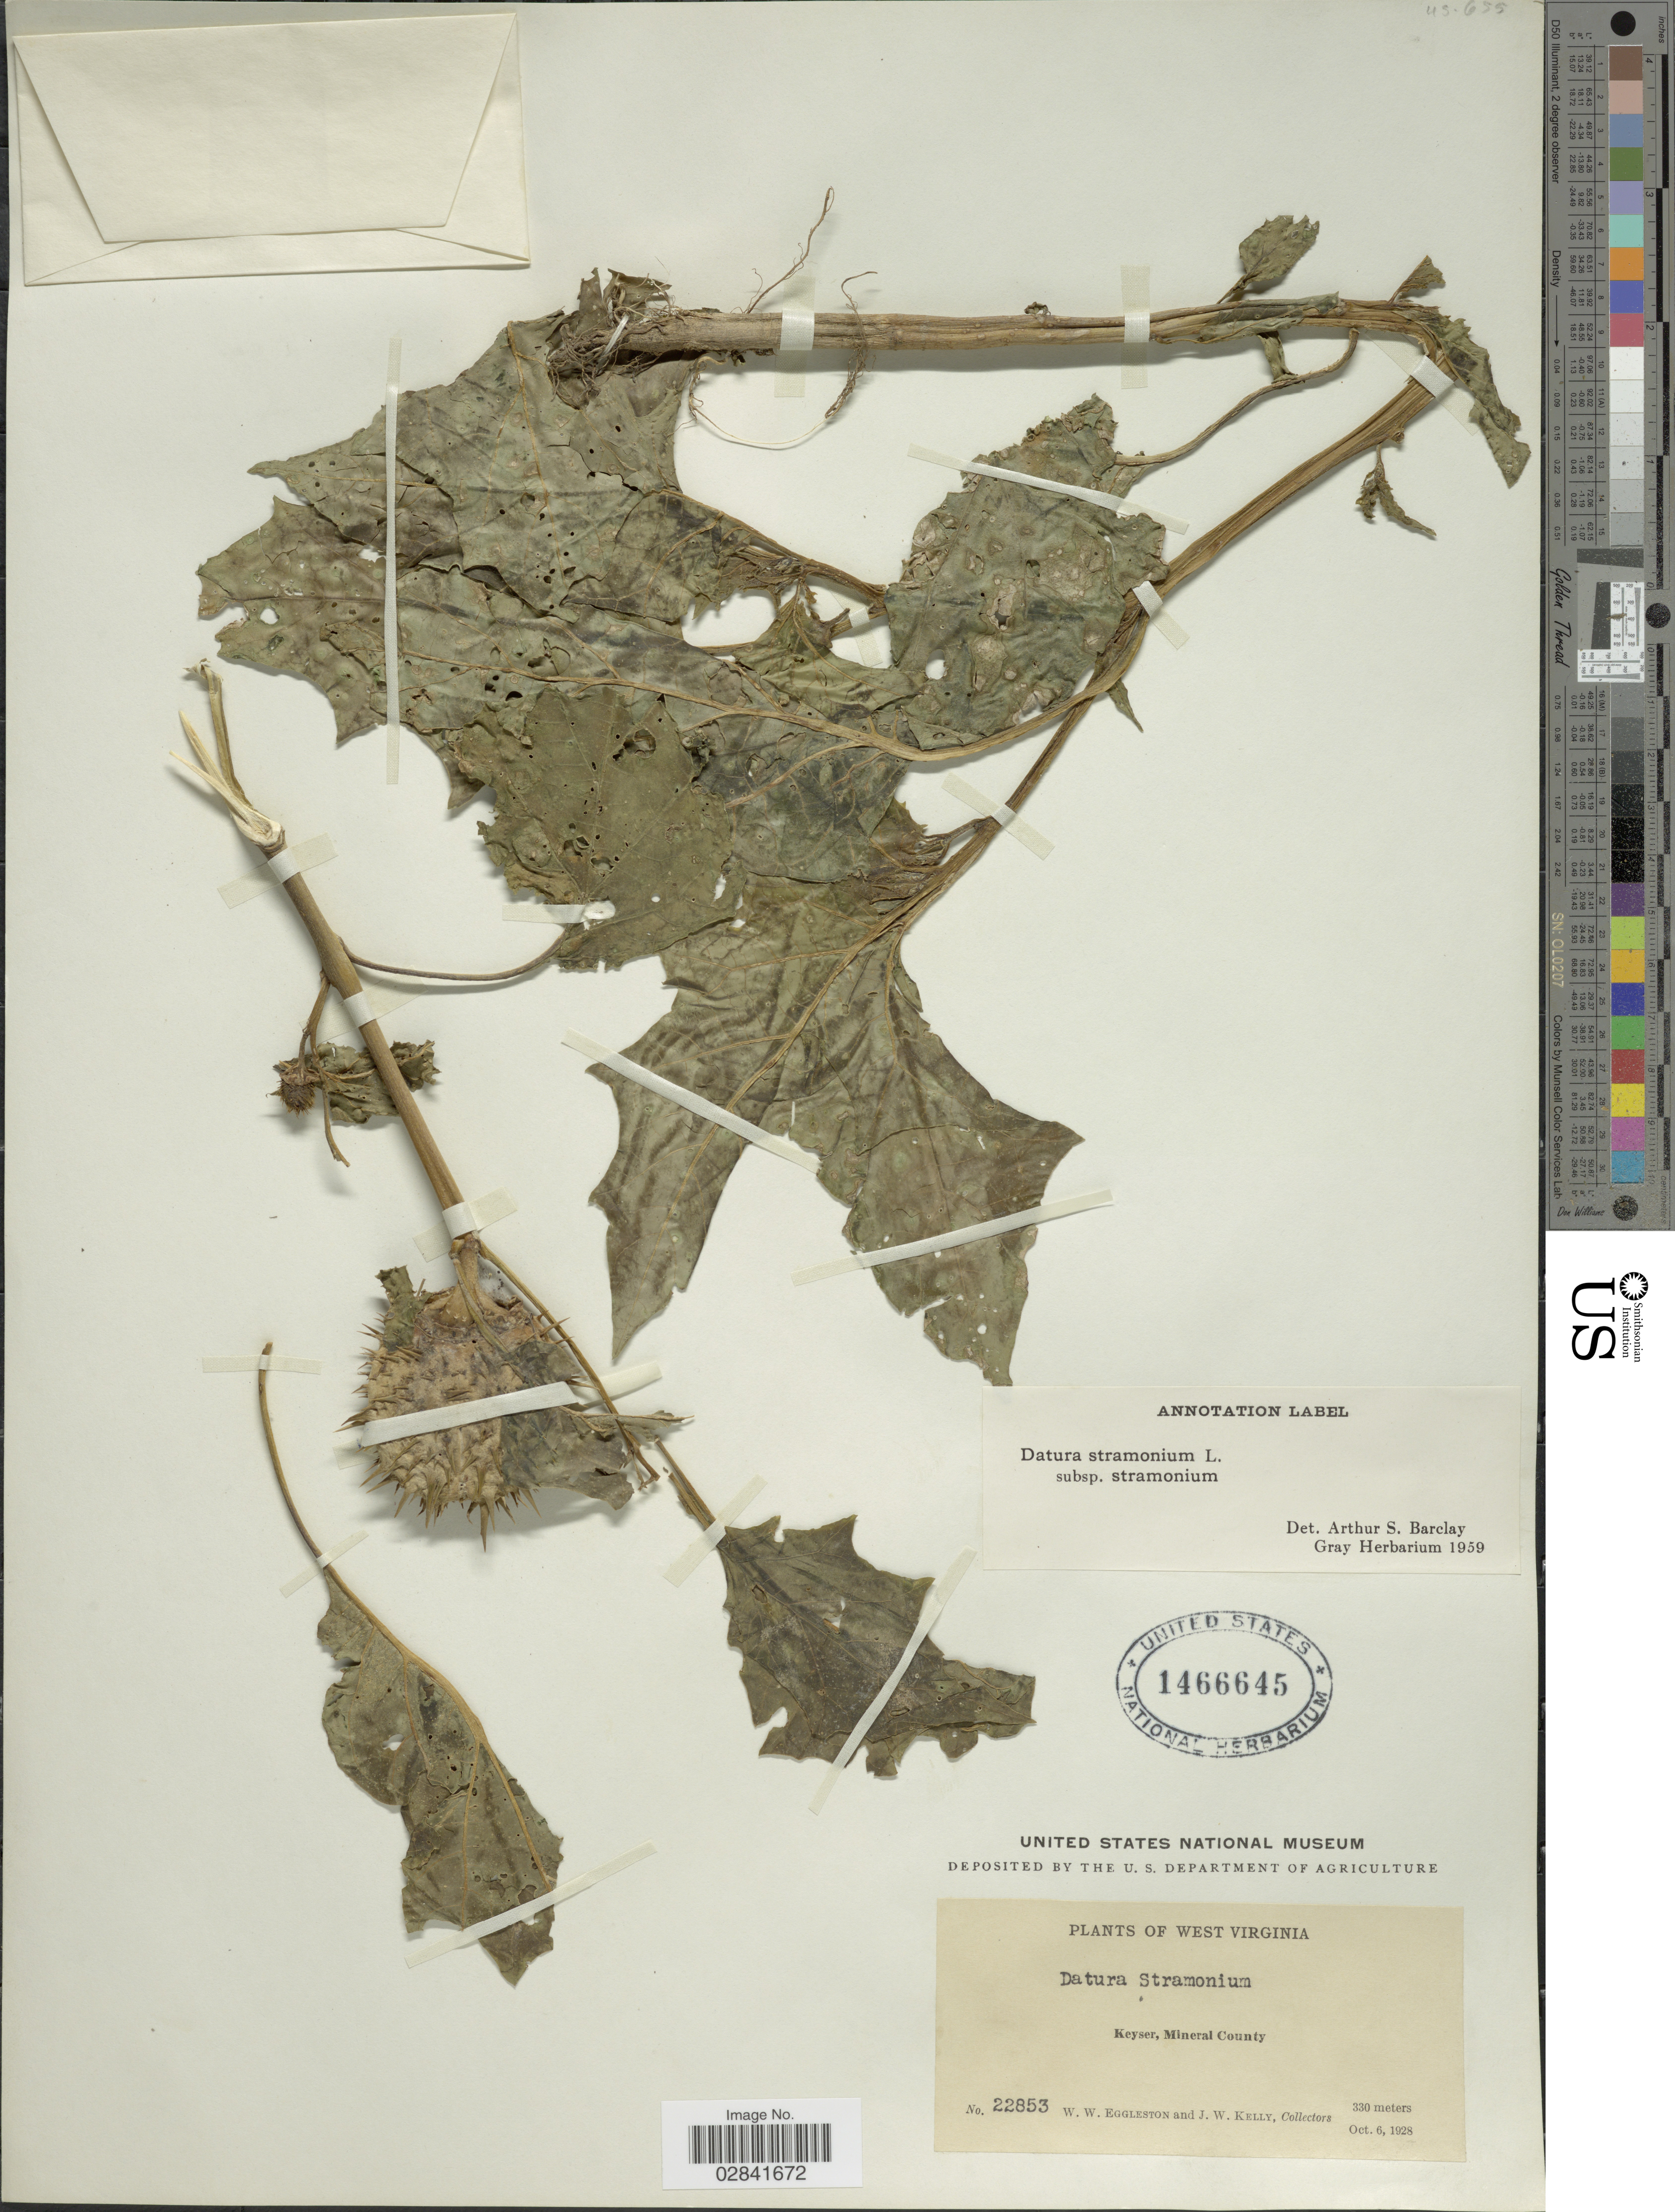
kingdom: Plantae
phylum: Tracheophyta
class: Magnoliopsida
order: Solanales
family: Solanaceae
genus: Datura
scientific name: Datura stramonium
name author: L.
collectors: W. W. Eggleston & J. Kelly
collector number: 22853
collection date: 1928-10-06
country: United States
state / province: West Virginia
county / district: Mineral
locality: Keyser, Mineral County.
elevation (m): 330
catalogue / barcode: US 1466645